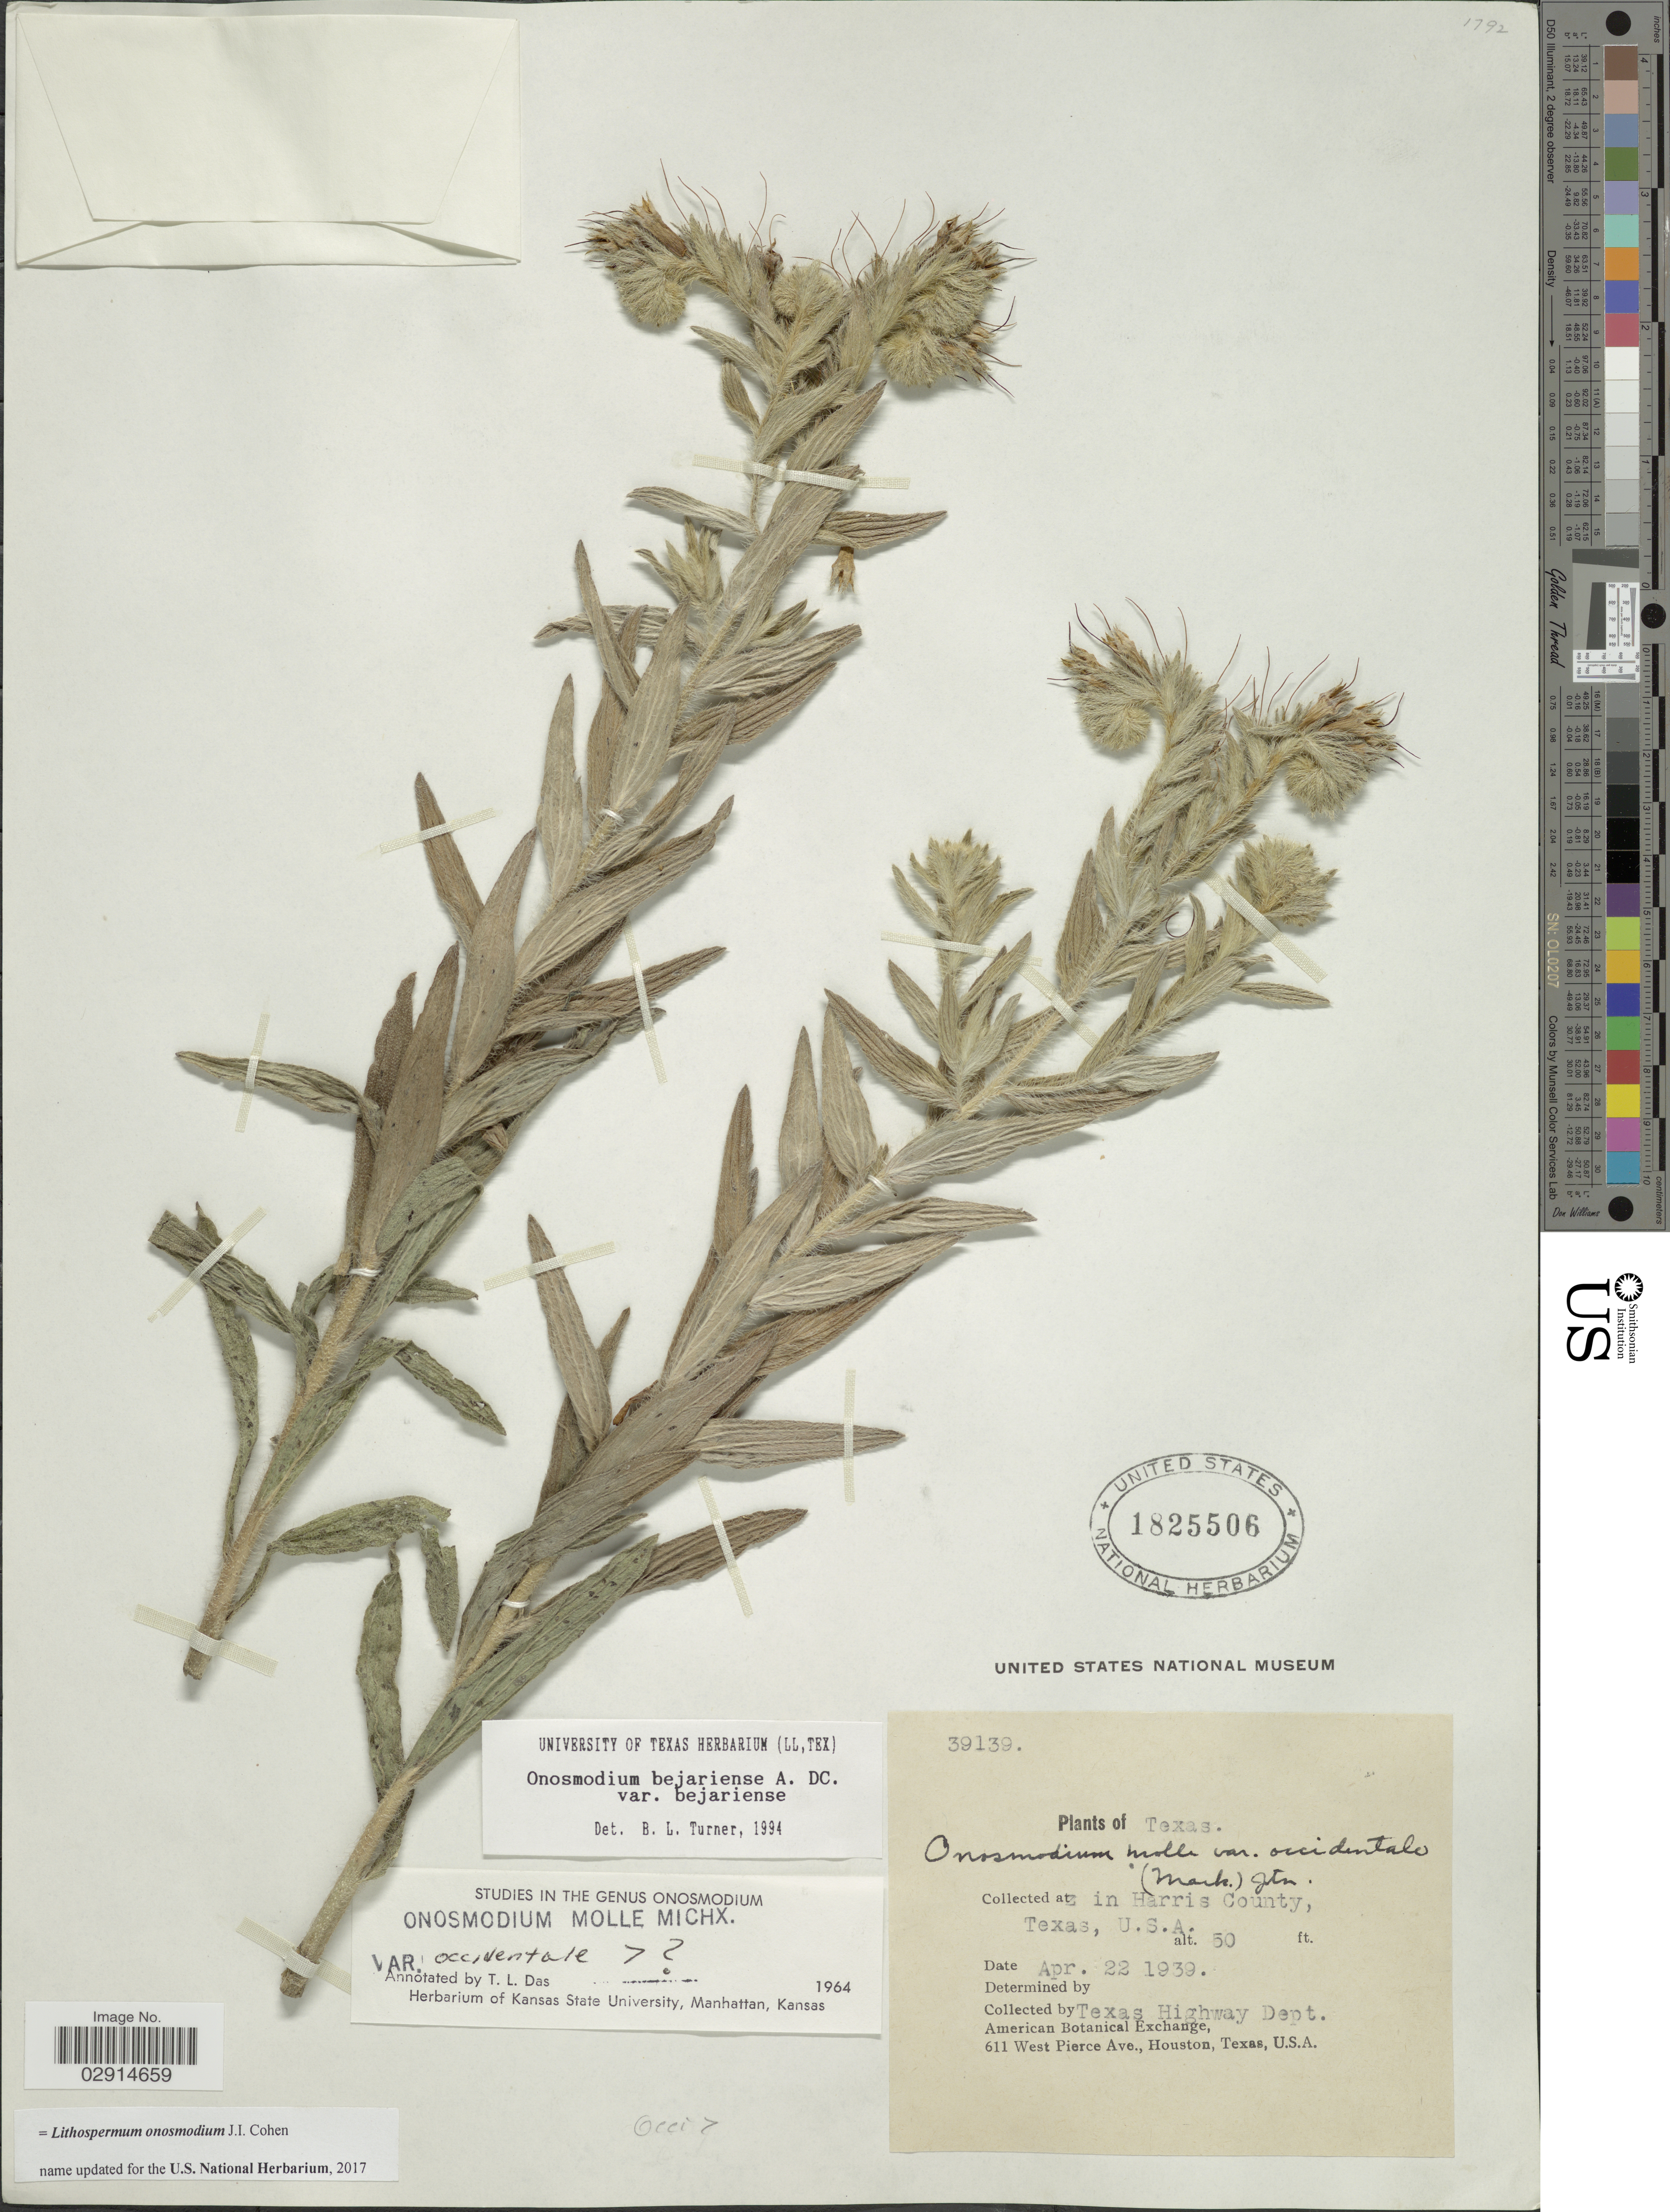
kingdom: Plantae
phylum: Tracheophyta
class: Magnoliopsida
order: Boraginales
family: Boraginaceae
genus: Lithospermum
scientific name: Lithospermum onosmodium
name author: Cohen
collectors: Texas Highway Dept.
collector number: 39139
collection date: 1939-04-22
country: United States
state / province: Texas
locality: In Harris County.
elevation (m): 15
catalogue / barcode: US 1825506